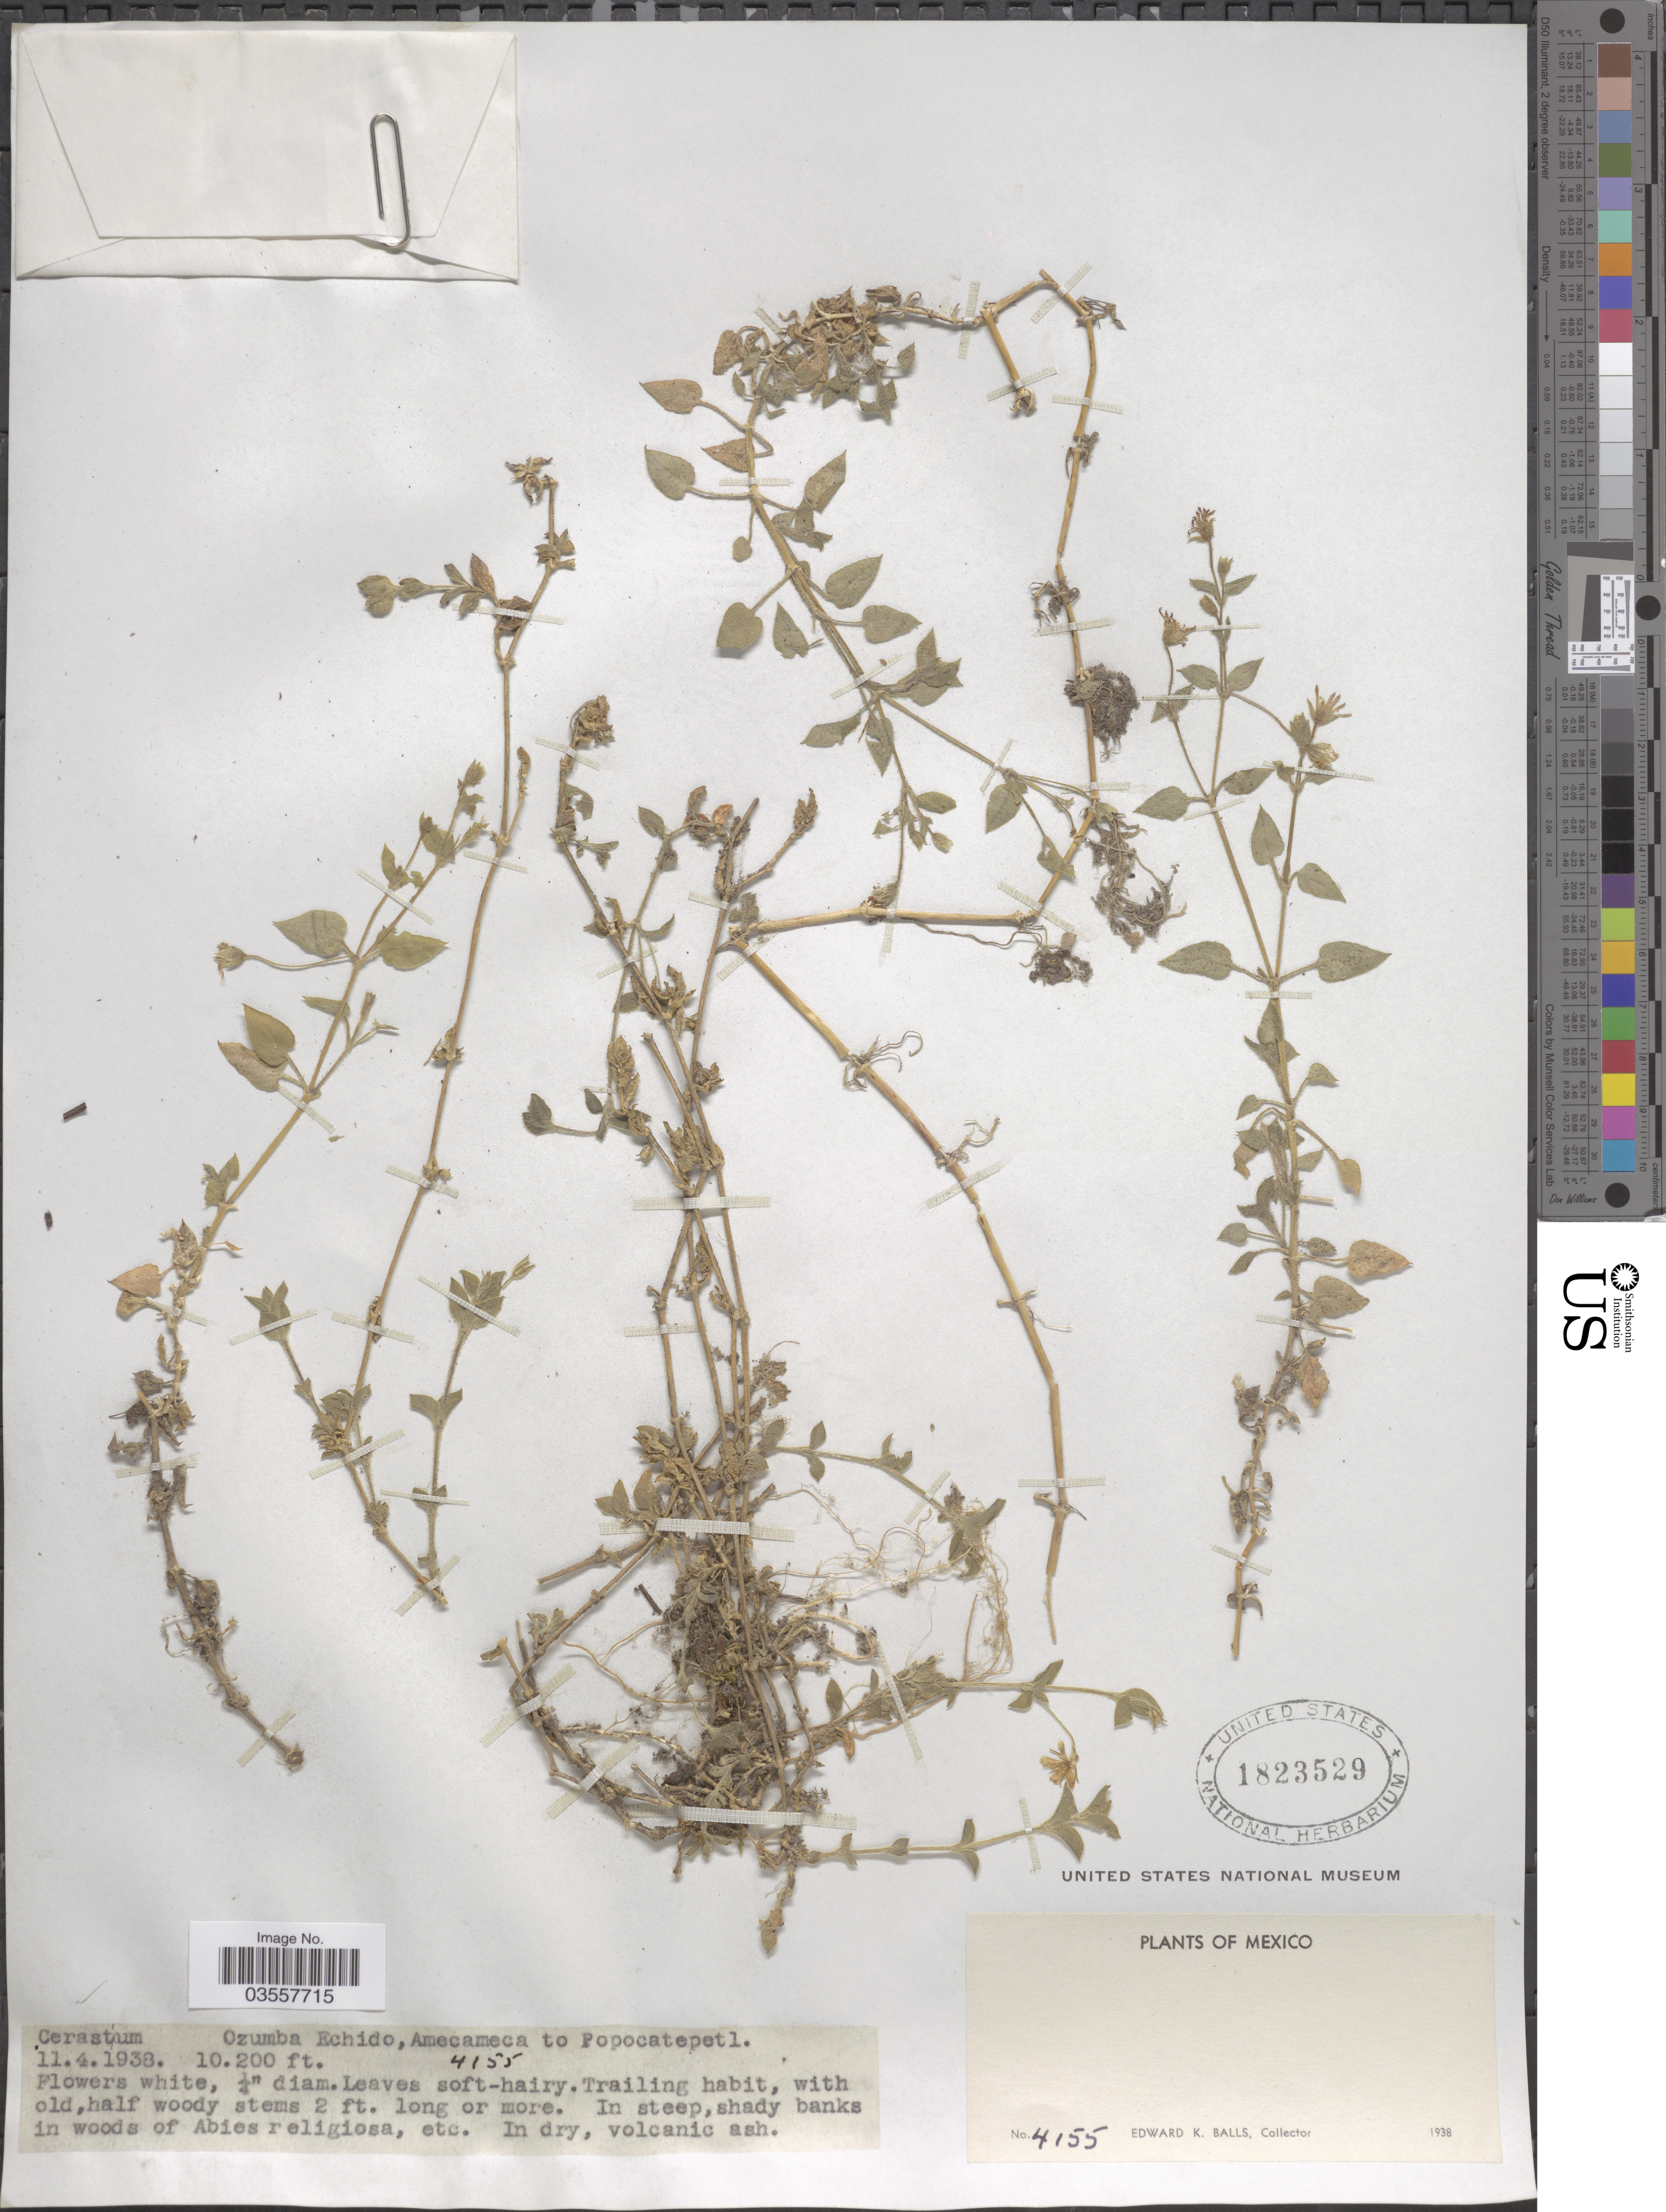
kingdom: Plantae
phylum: Tracheophyta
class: Magnoliopsida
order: Caryophyllales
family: Caryophyllaceae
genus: Cerastium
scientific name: Cerastium sp.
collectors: E. K. Balls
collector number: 4155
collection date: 1938-04-11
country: Mexico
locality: Ozumba Echido, Amecameca to Popocatepetl.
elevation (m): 3109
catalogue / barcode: US 1823529